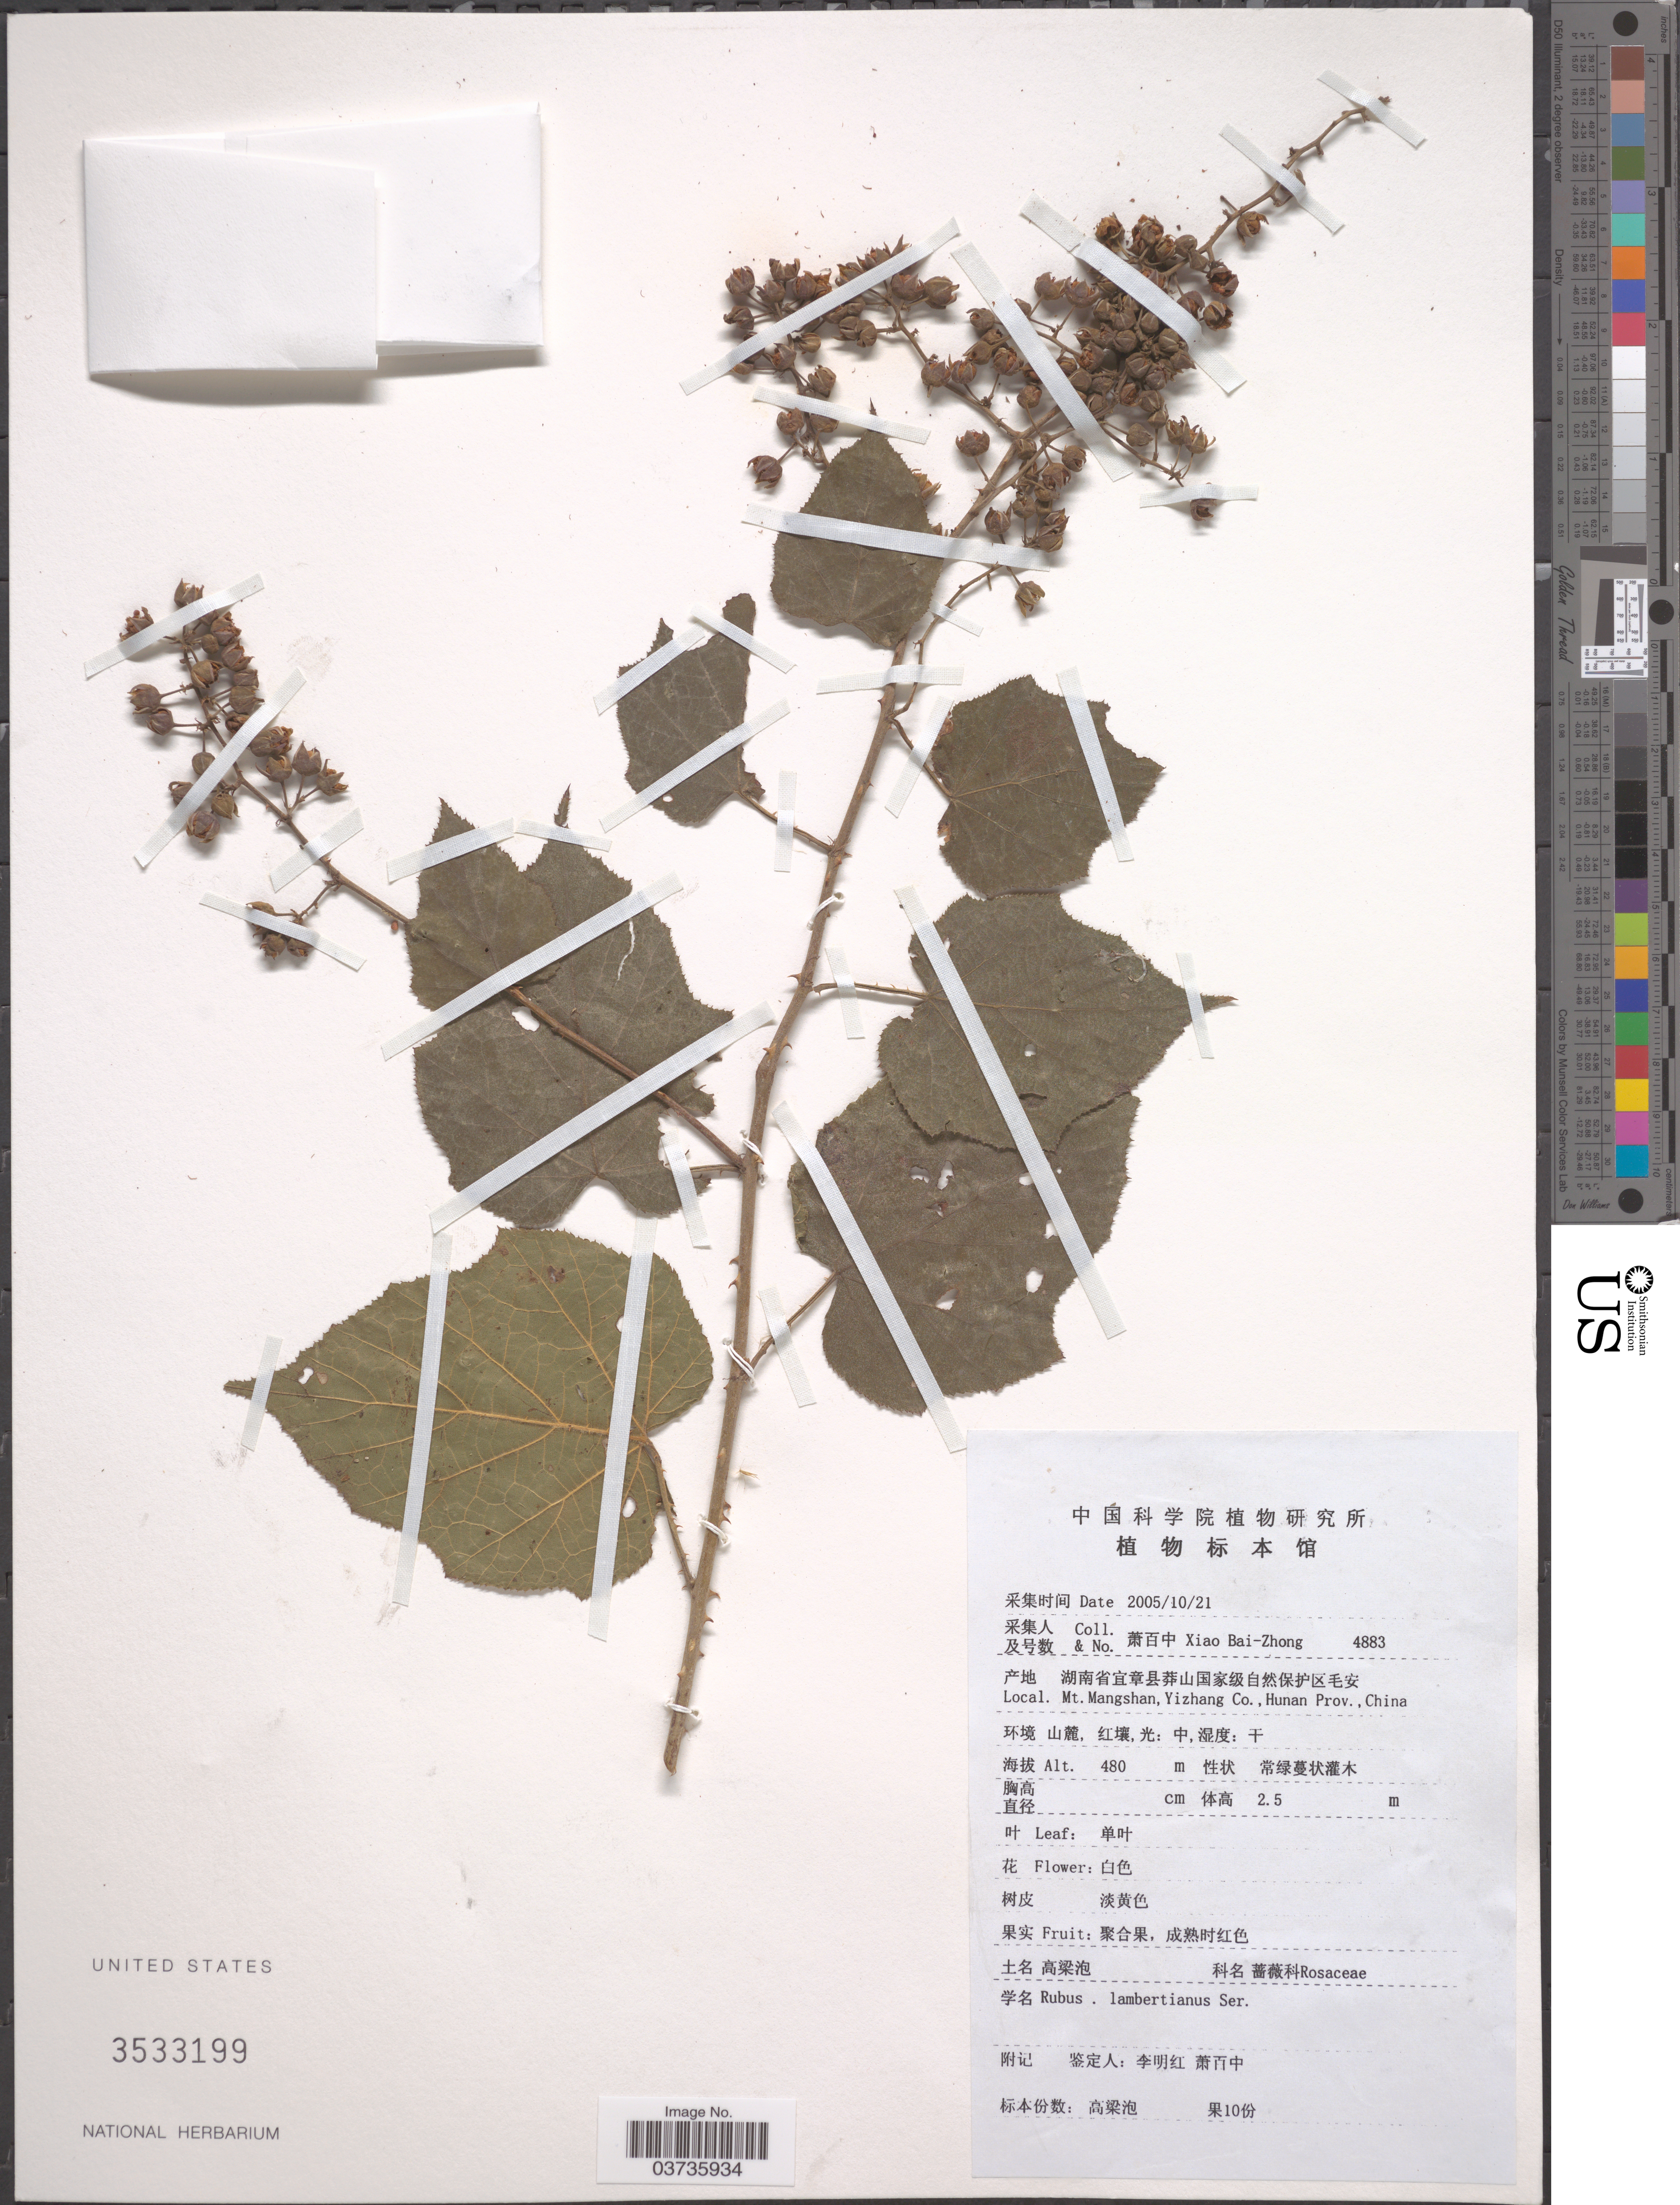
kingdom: Plantae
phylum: Tracheophyta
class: Magnoliopsida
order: Rosales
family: Rosaceae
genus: Rubus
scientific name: Rubus lambertianus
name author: Ser.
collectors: B. Z. Xiao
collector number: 4883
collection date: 2005-10-21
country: China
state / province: Hunan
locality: Mt. Mangshan, Yizhang Co.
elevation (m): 480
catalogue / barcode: US 3533199